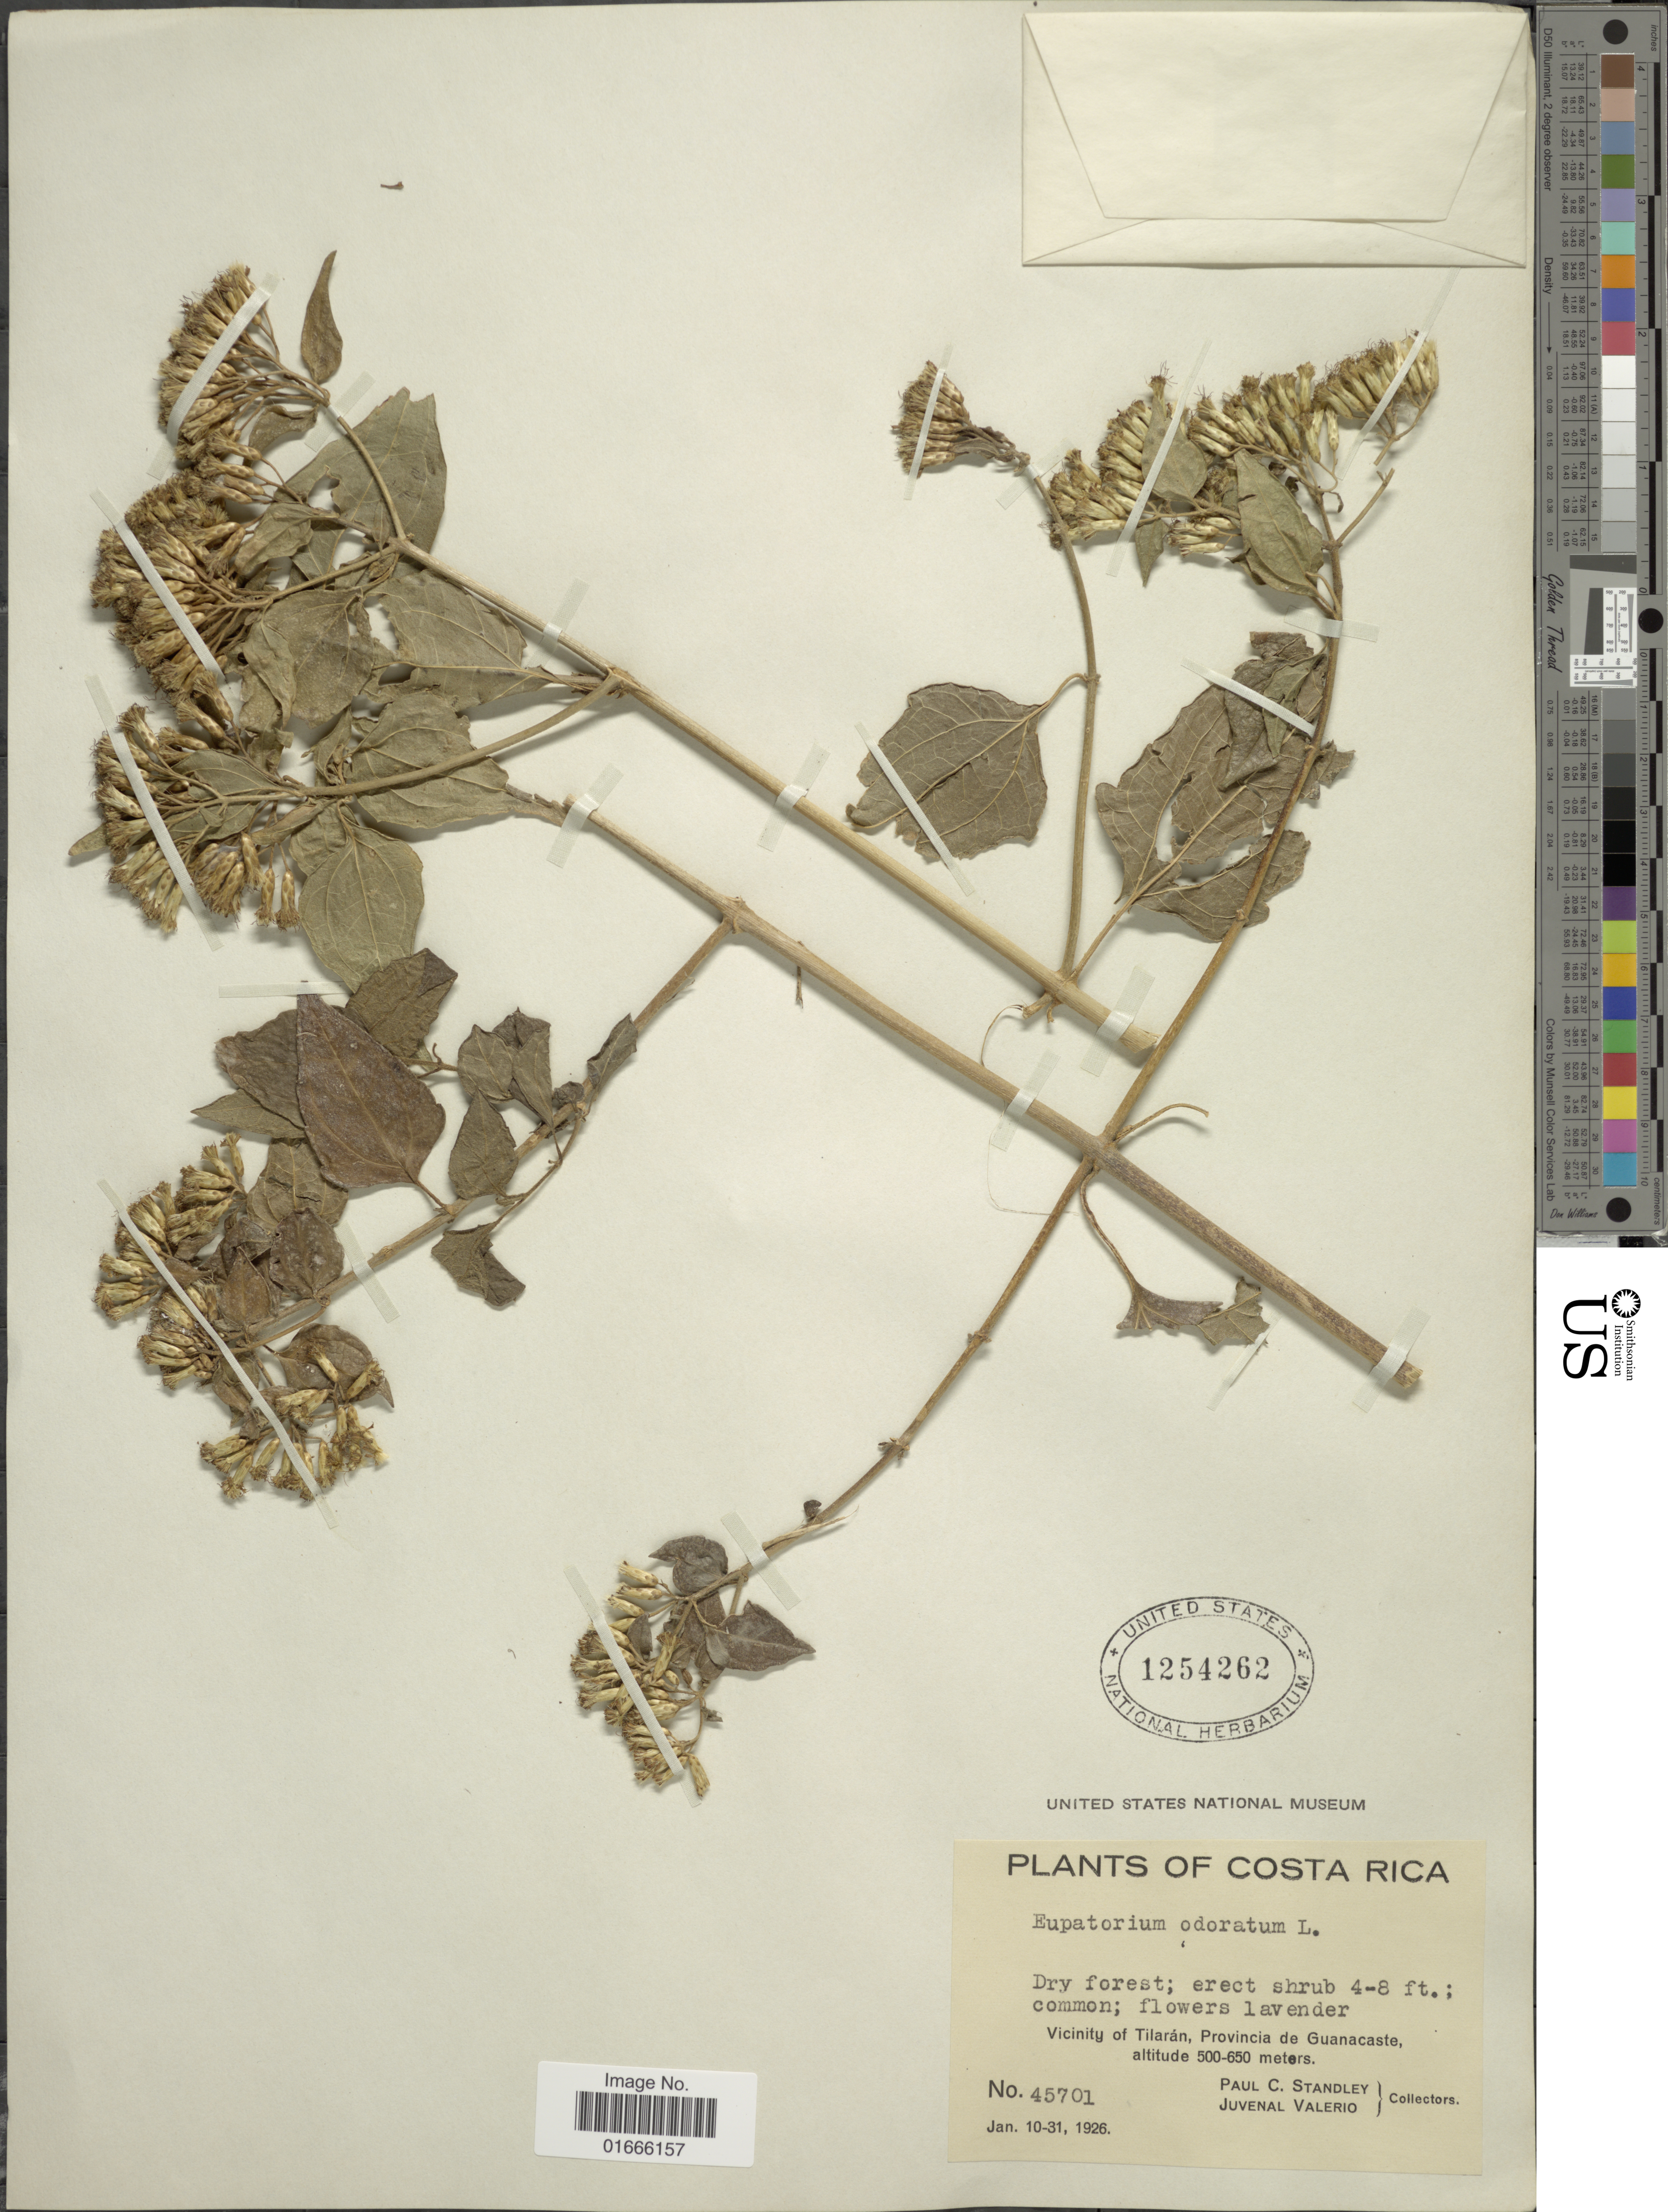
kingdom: Plantae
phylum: Tracheophyta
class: Magnoliopsida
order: Asterales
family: Asteraceae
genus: Chromolaena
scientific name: Chromolaena odorata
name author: (L.) R.M. King & H. Rob.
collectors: P. C. Standley & J. Valerio R.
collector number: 45701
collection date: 1926-01-10/1926-01-31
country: Costa Rica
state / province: Guanacaste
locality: Vicinity of Tilaran, Provincia de Guanacaste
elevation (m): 500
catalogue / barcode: US 1254262